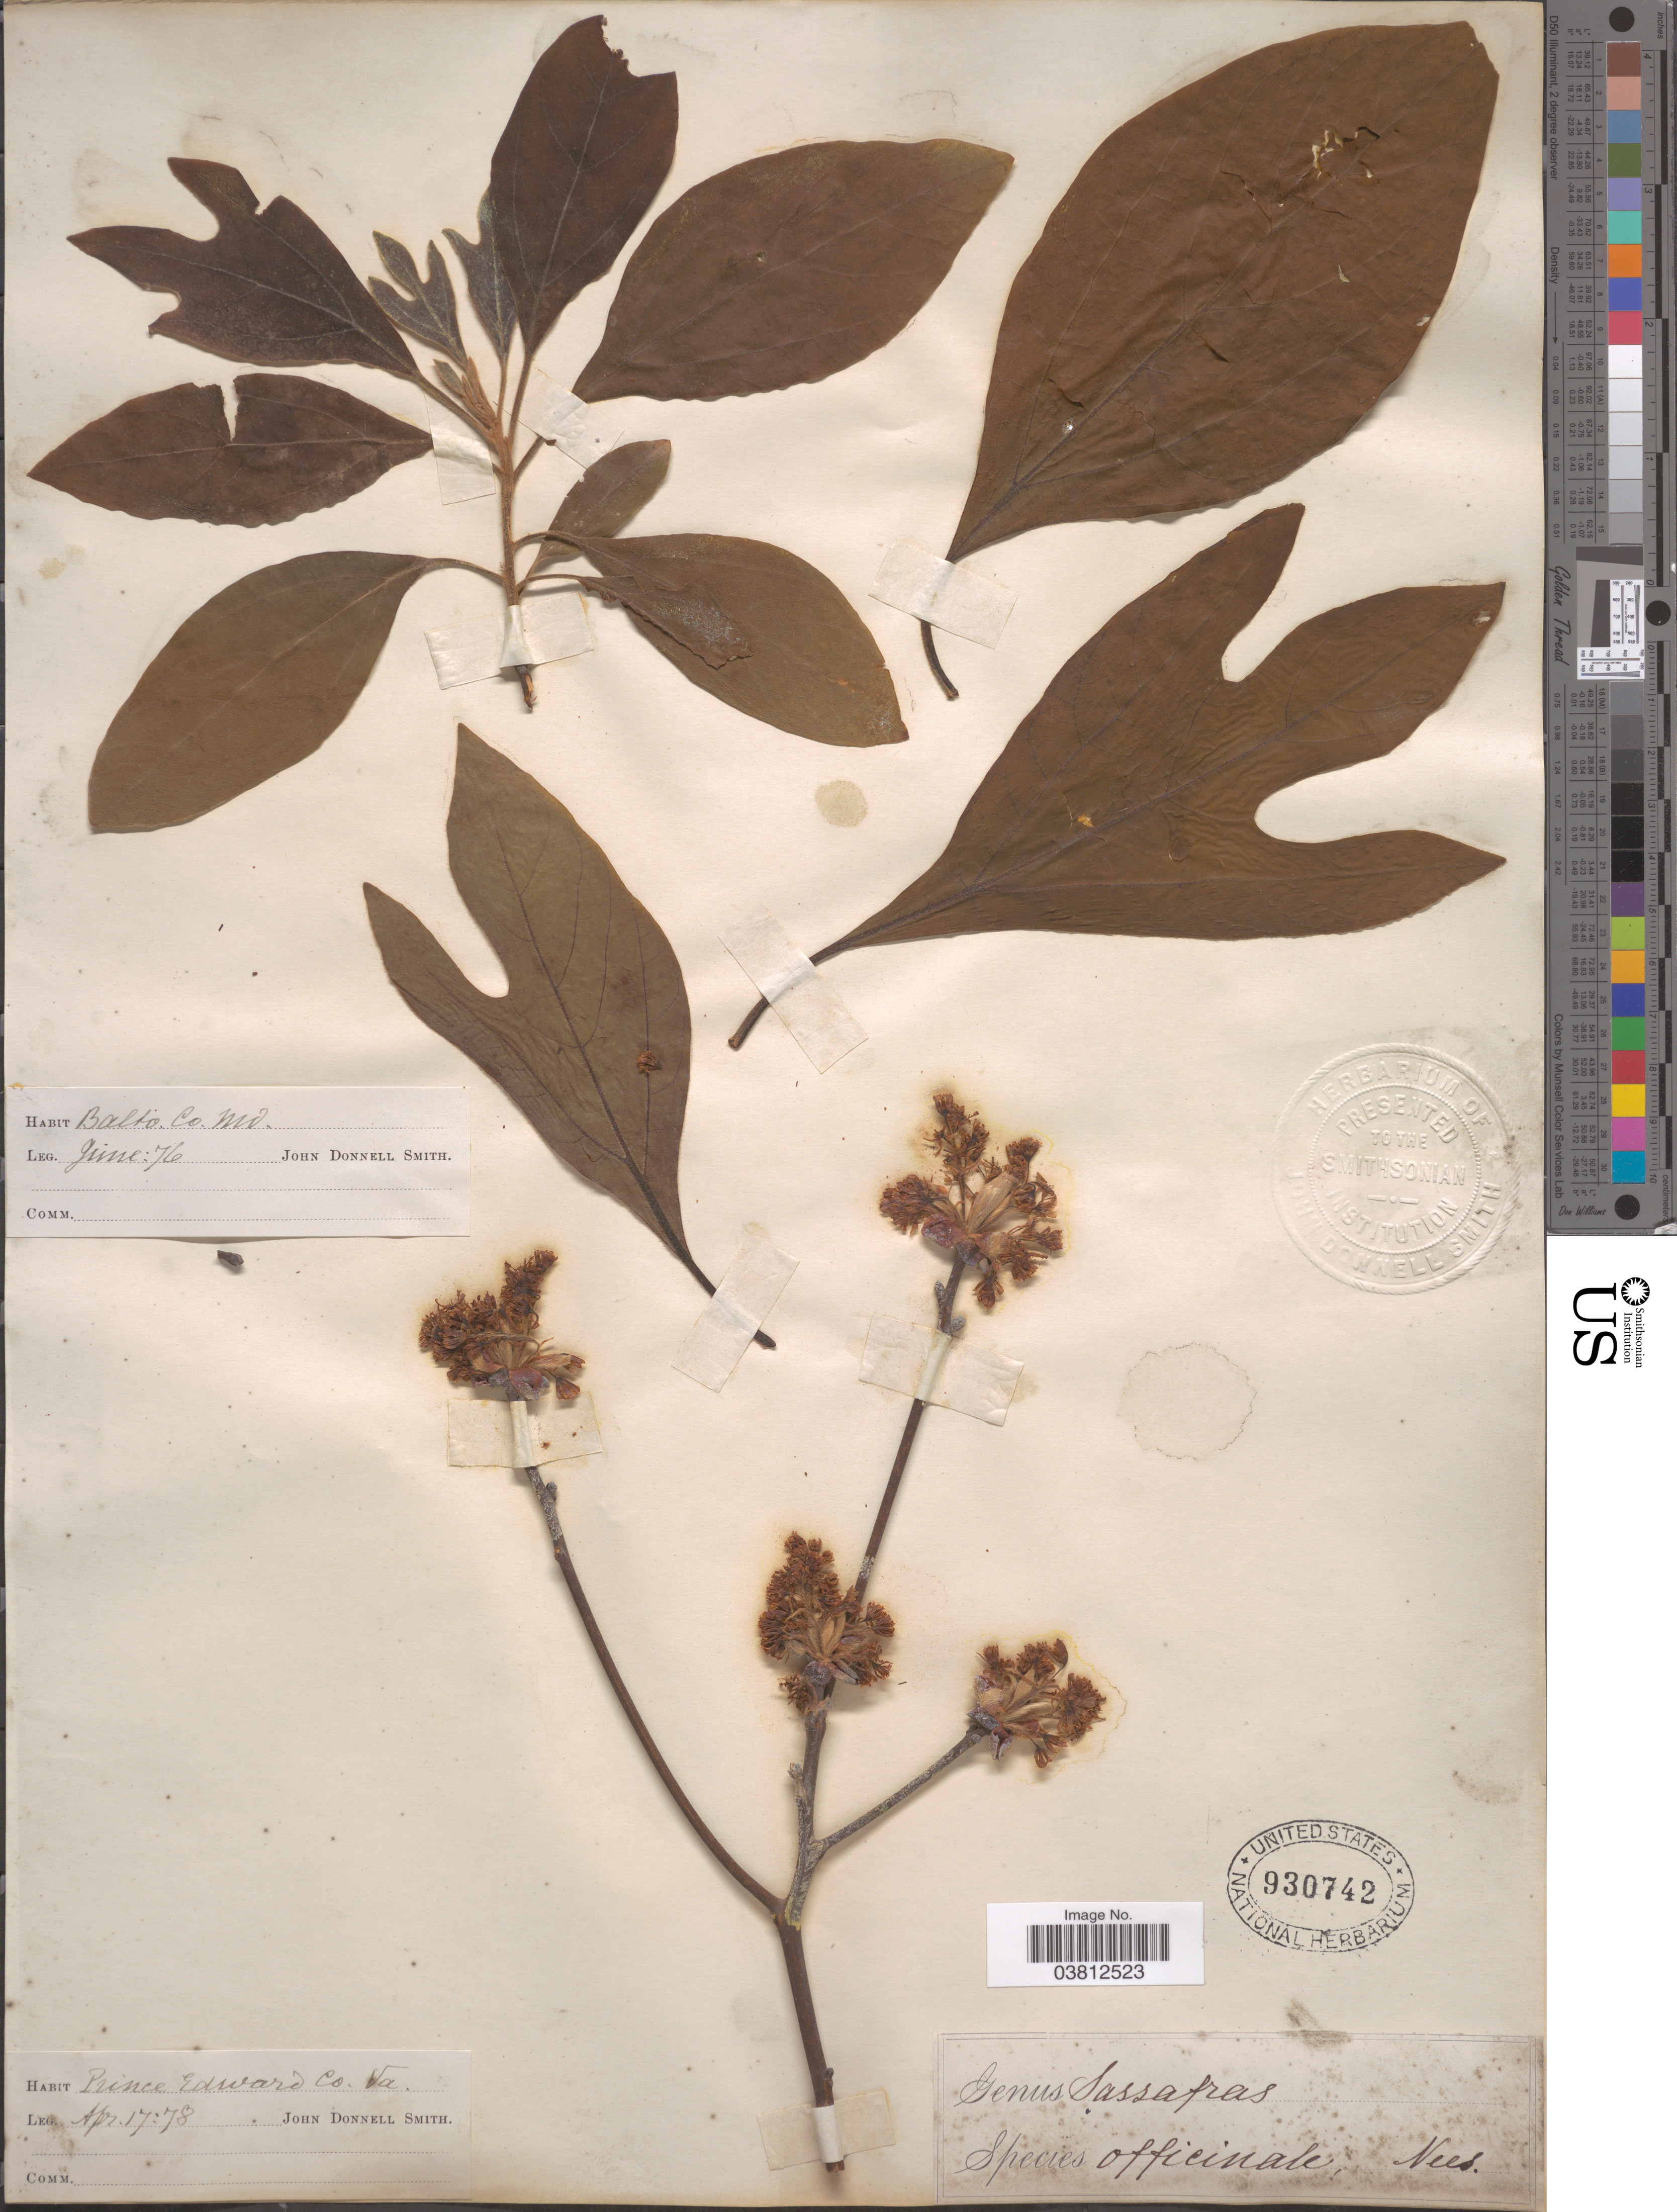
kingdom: Plantae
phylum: Tracheophyta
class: Magnoliopsida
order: Laurales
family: Lauraceae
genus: Sassafras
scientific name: Sassafras albidum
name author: (Nutt.) Nees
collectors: J. Donnell Smith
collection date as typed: Transcribed d/m/y: /6/76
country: United States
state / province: Maryland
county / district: Baltimore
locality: Balto Co. Md.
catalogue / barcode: US 930742